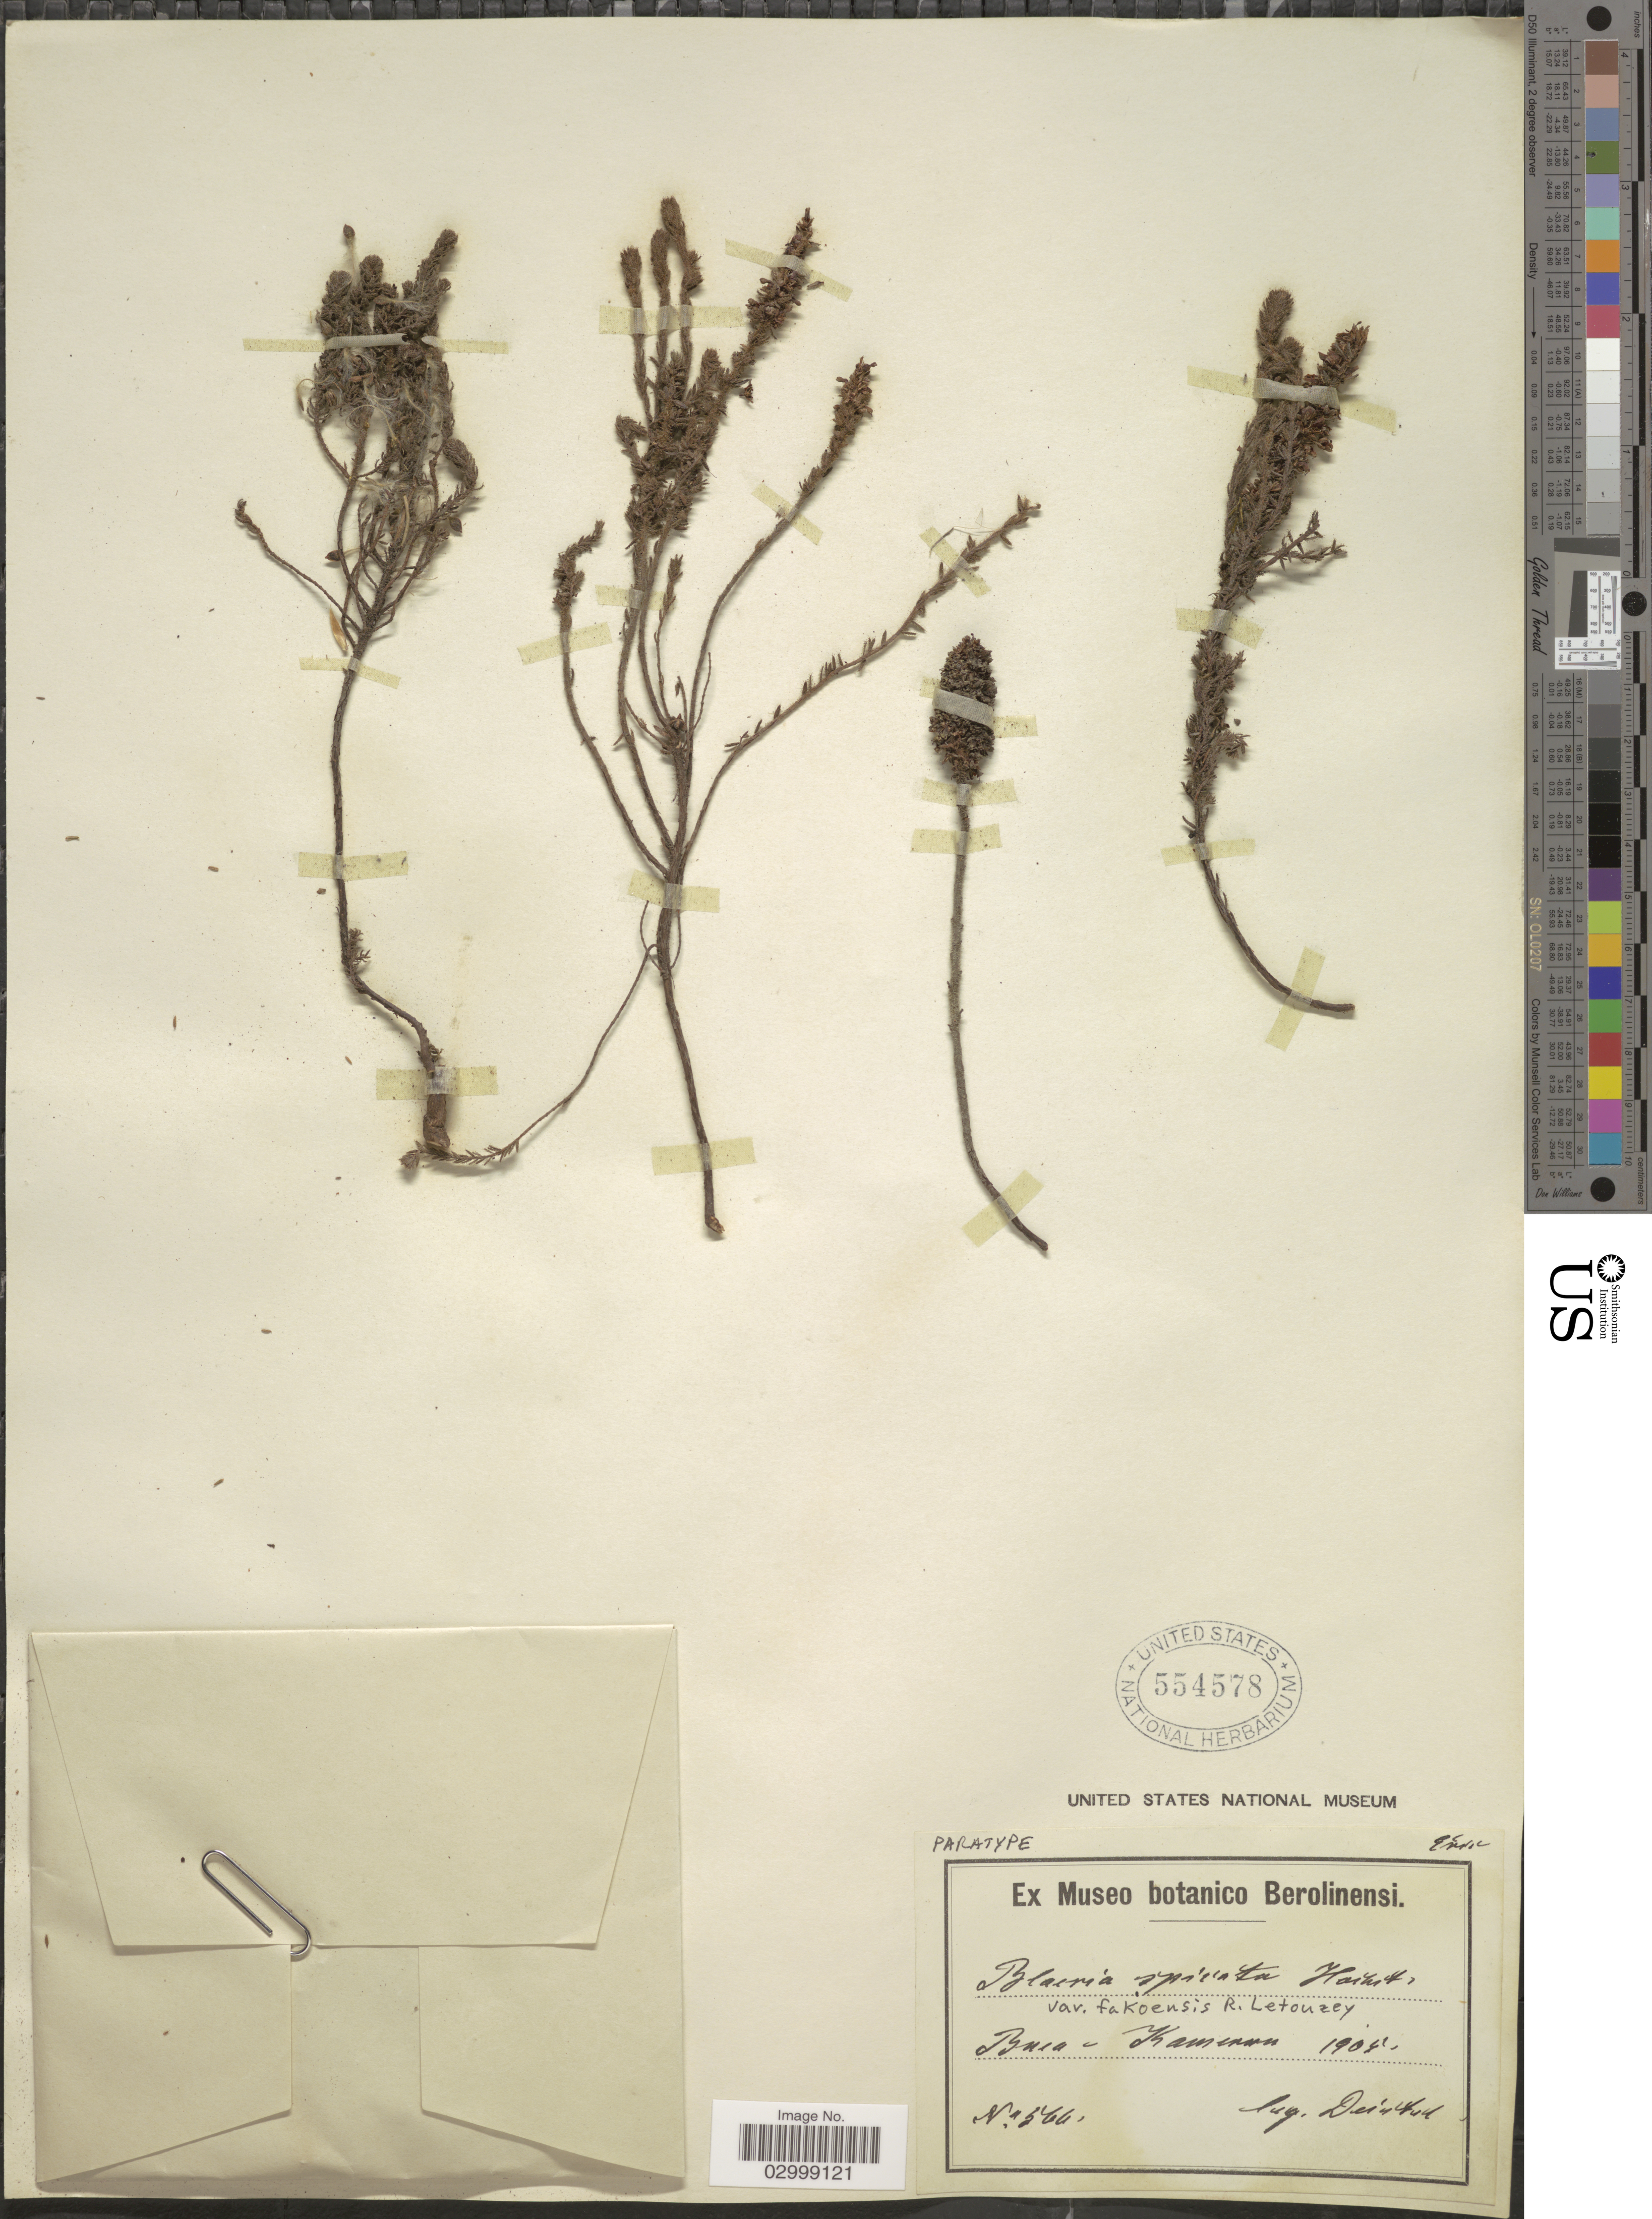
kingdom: Plantae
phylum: Tracheophyta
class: Magnoliopsida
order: Ericales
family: Ericaceae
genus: Blaeria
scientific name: Blaeria spicata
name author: Hochst. ex A. Rich.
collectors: -. Deistel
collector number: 566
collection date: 1904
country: Cameroon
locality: Buea Kamerun.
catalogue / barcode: US 554578